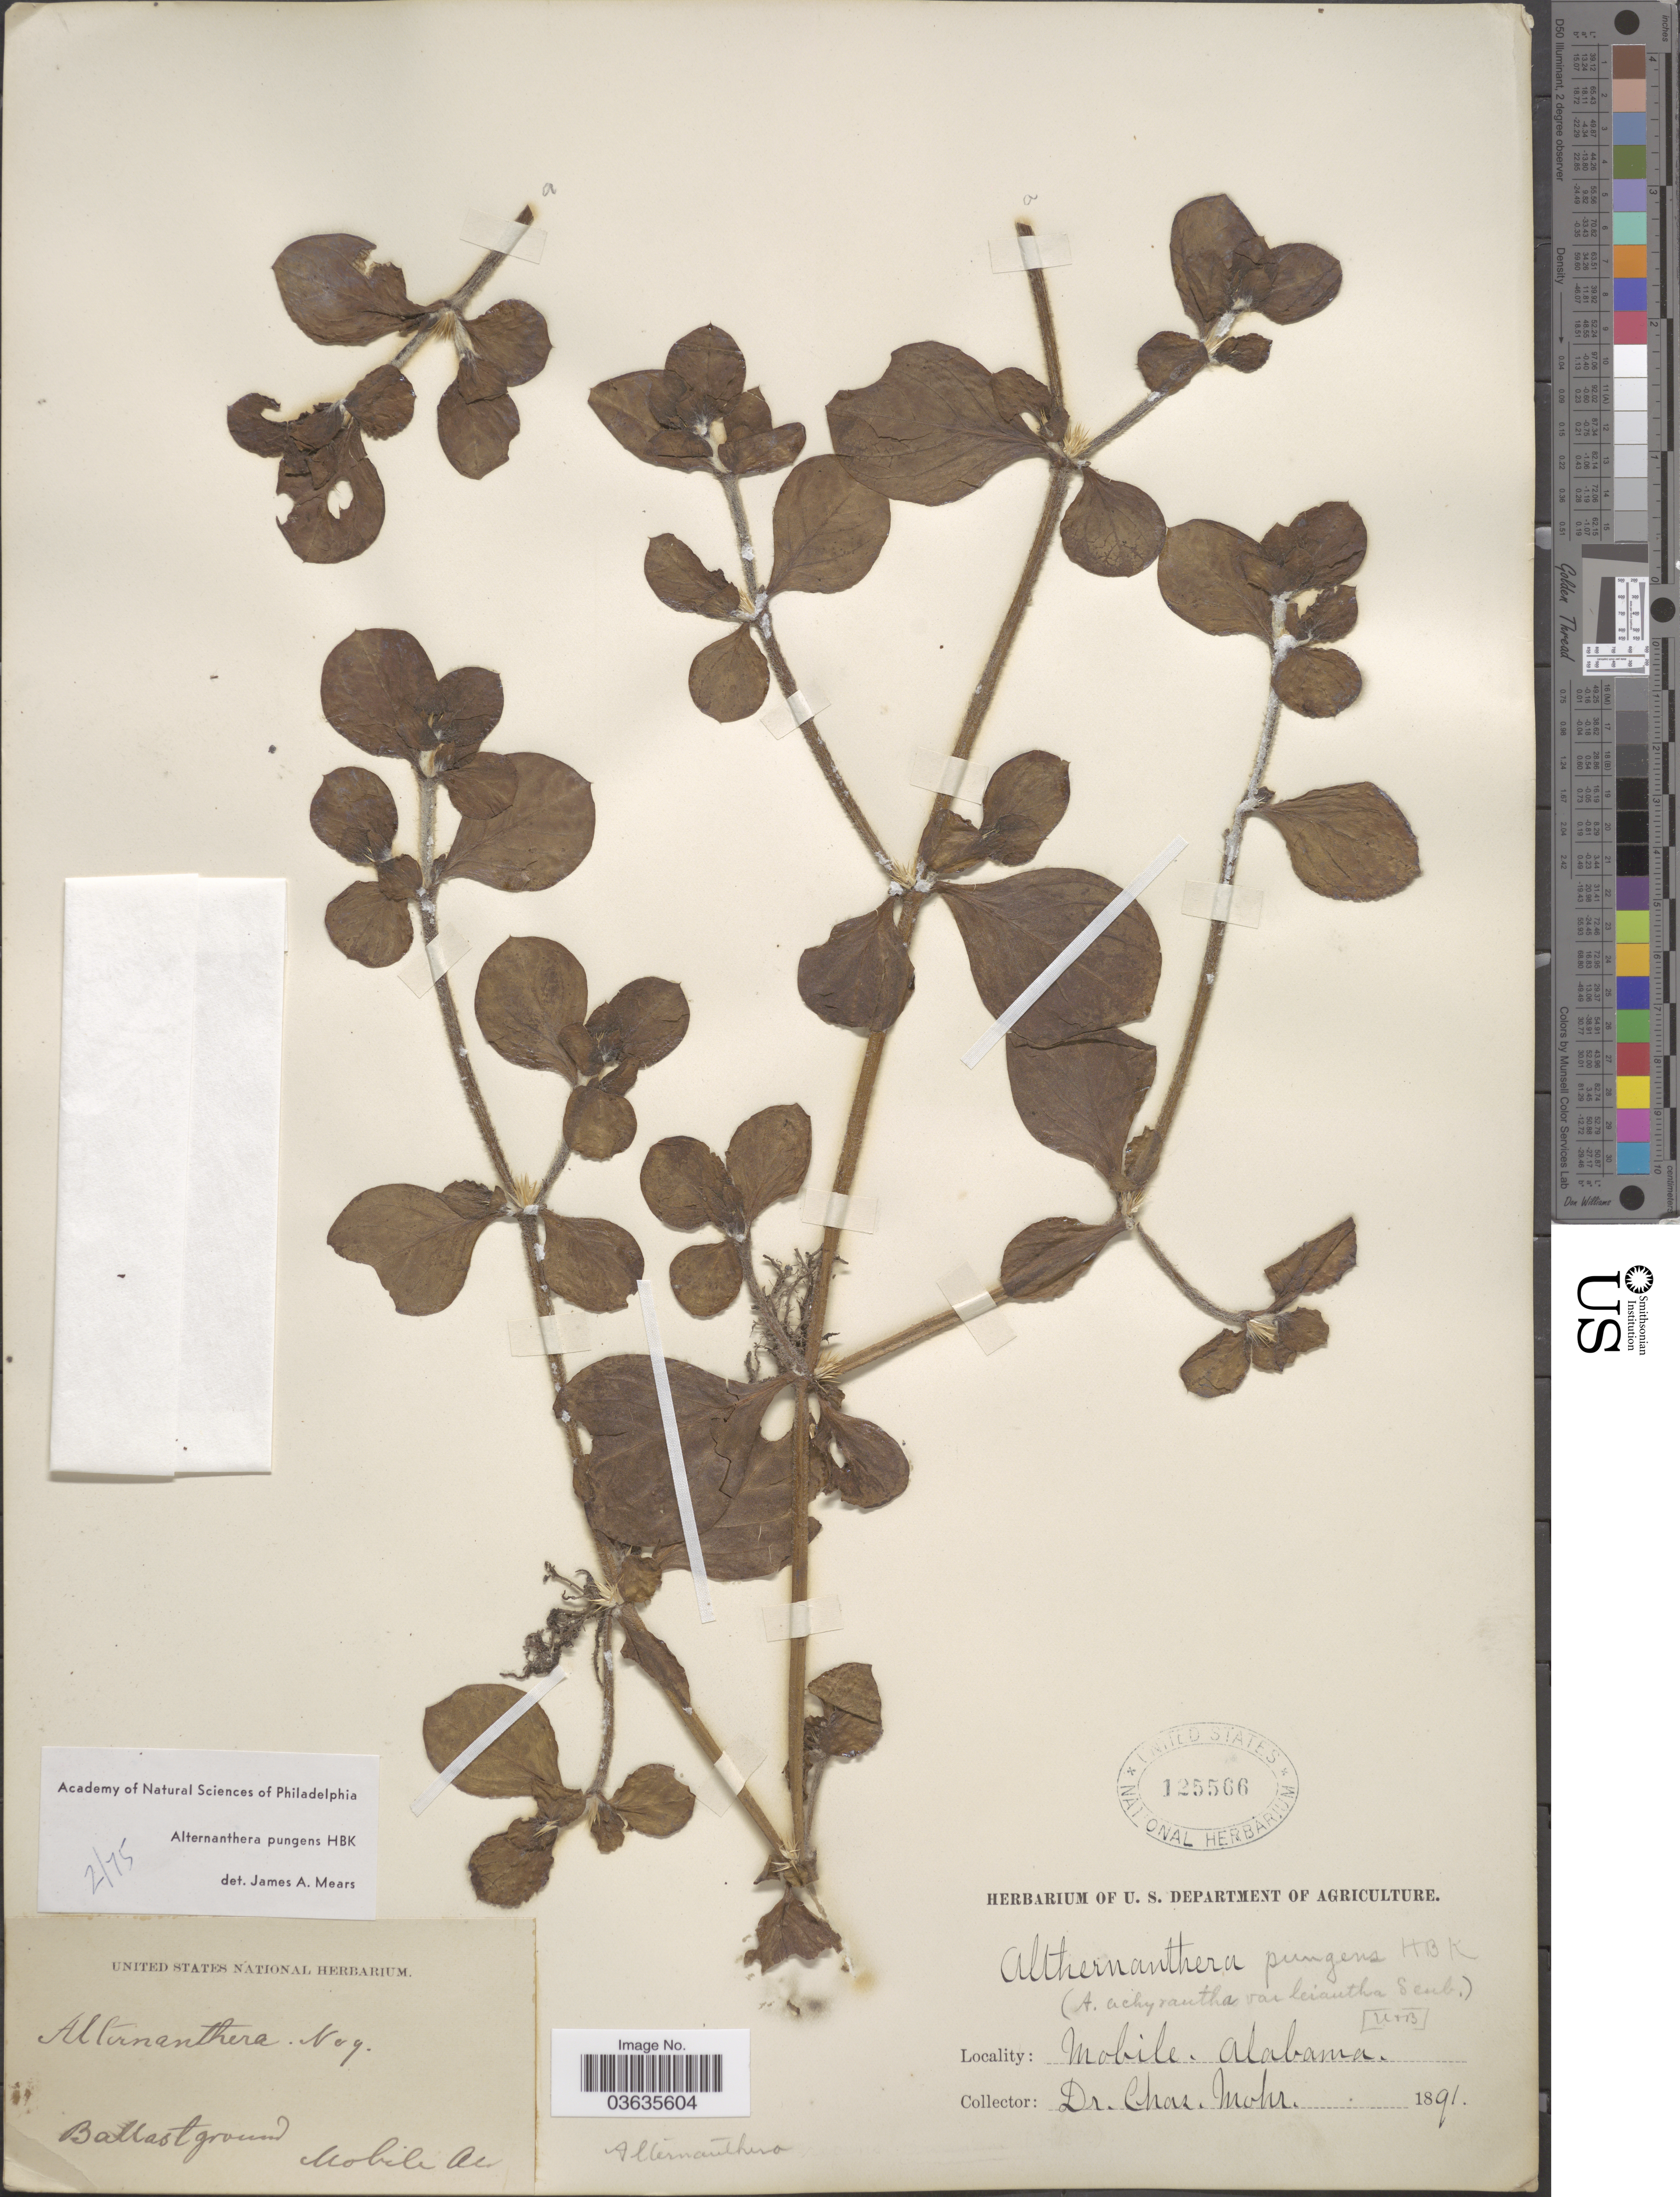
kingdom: Plantae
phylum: Tracheophyta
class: Magnoliopsida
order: Caryophyllales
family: Amaranthaceae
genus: Alternanthera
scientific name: Alternanthera repens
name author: (L.) Kuntze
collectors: Mohr, C. T. (herbarium)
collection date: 1891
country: United States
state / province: Alabama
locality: Ballast ground. Mobile.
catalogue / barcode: US 125566